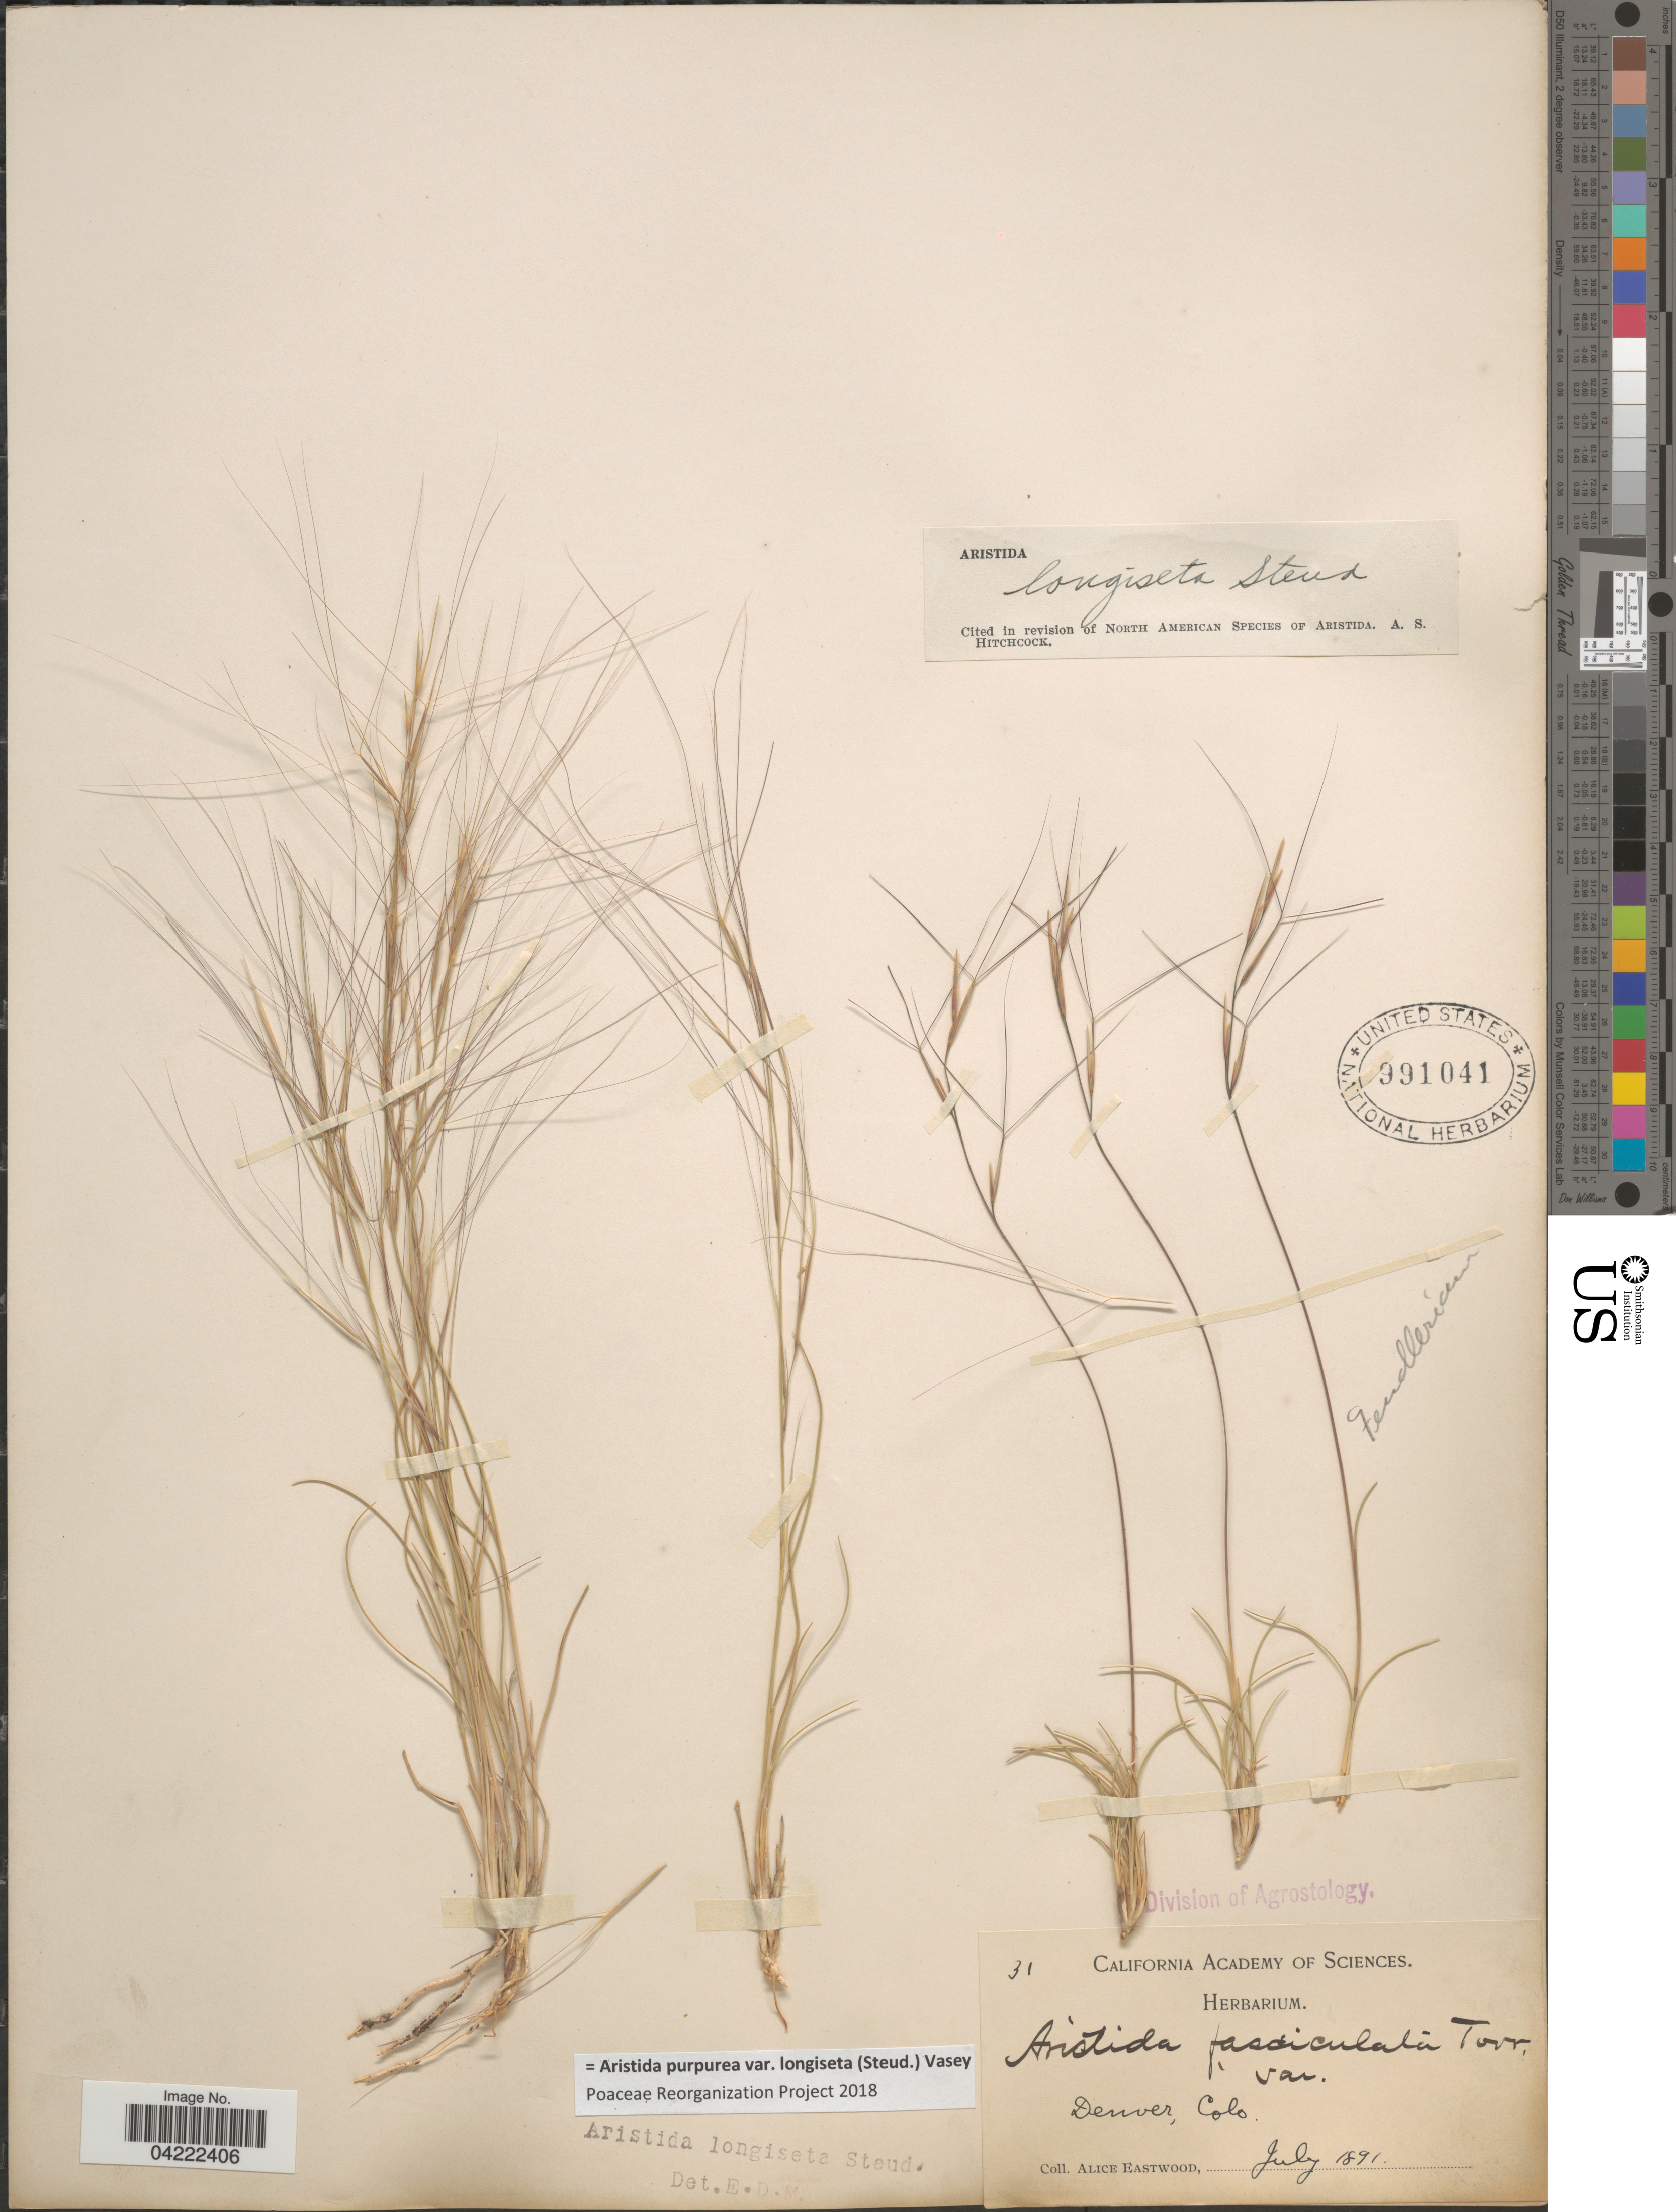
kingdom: Plantae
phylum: Tracheophyta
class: Liliopsida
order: Poales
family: Poaceae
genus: Aristida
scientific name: Aristida purpurea var. longiseta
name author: (Steud.) Vasey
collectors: A. Eastwood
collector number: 31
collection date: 1891-07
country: United States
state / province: Colorado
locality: Denver.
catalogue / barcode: US 991041